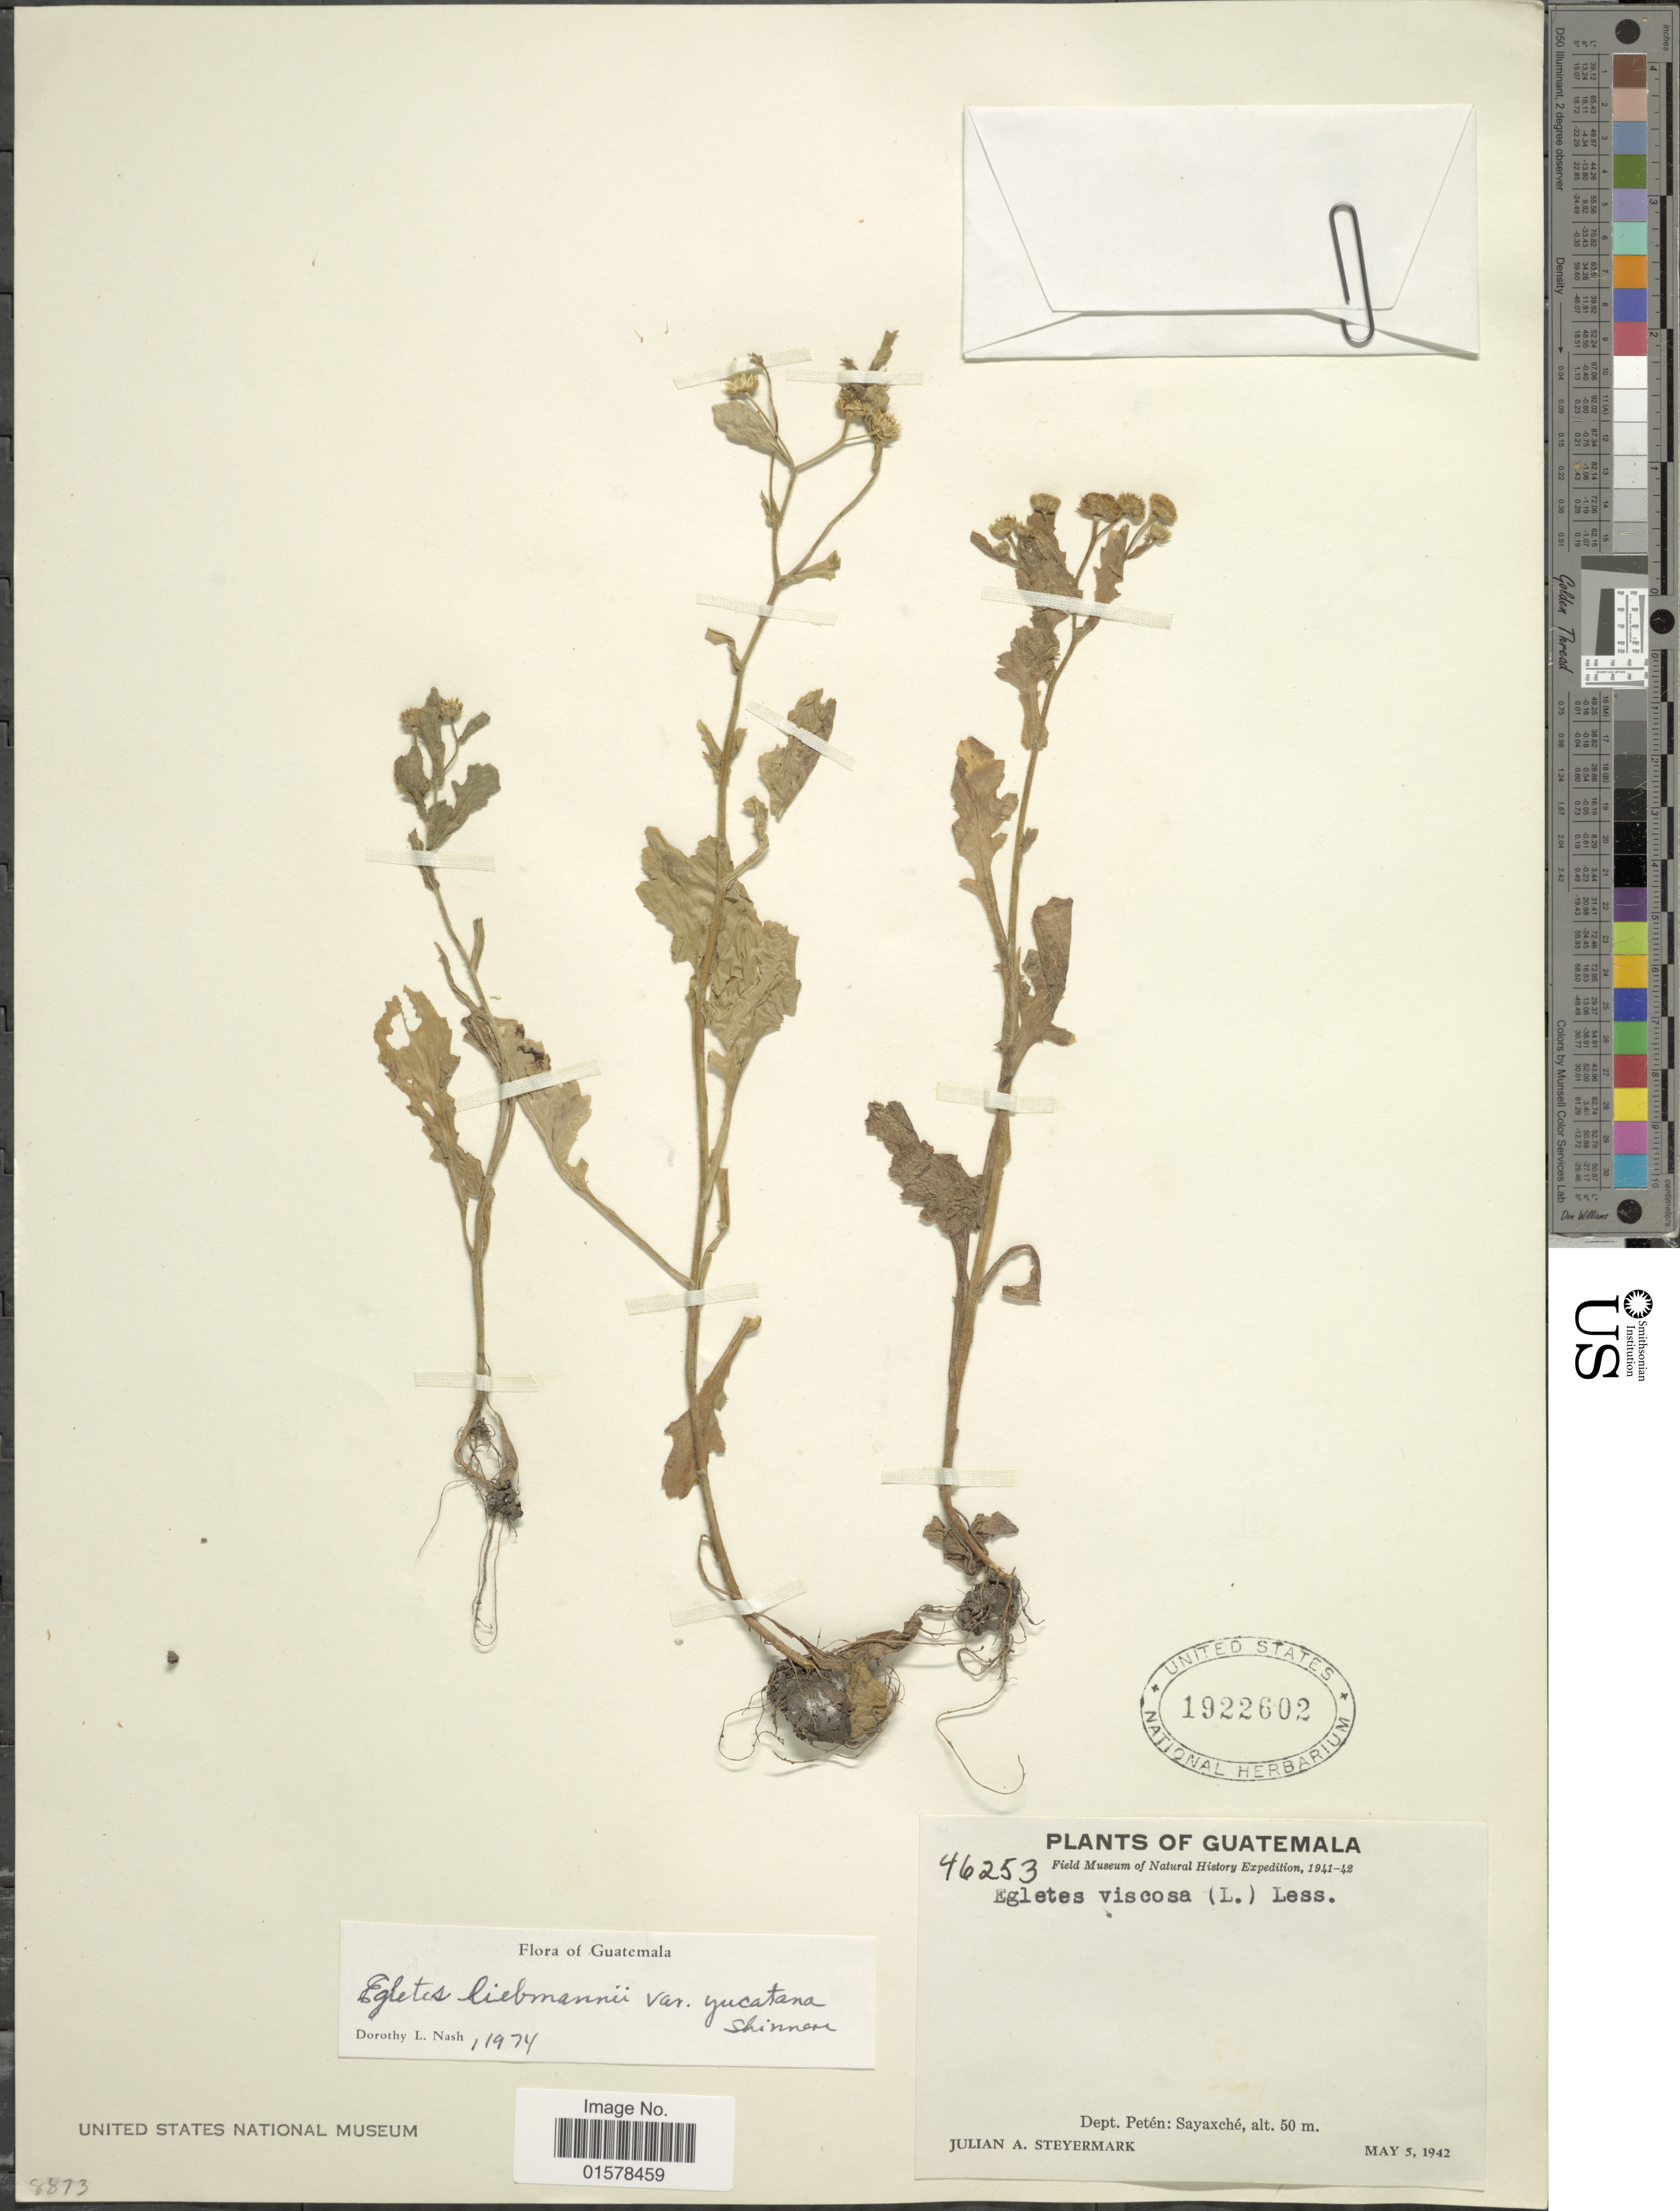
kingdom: Plantae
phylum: Tracheophyta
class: Magnoliopsida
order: Asterales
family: Asteraceae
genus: Egletes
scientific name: Egletes liebmannii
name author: Sch. Bip. ex Hemsl.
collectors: J. Steyermark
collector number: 46253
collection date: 1942-05-05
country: Guatemala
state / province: El Petén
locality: Guatemala. Dept. Peten: Sayaxche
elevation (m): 50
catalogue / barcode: US 1922602